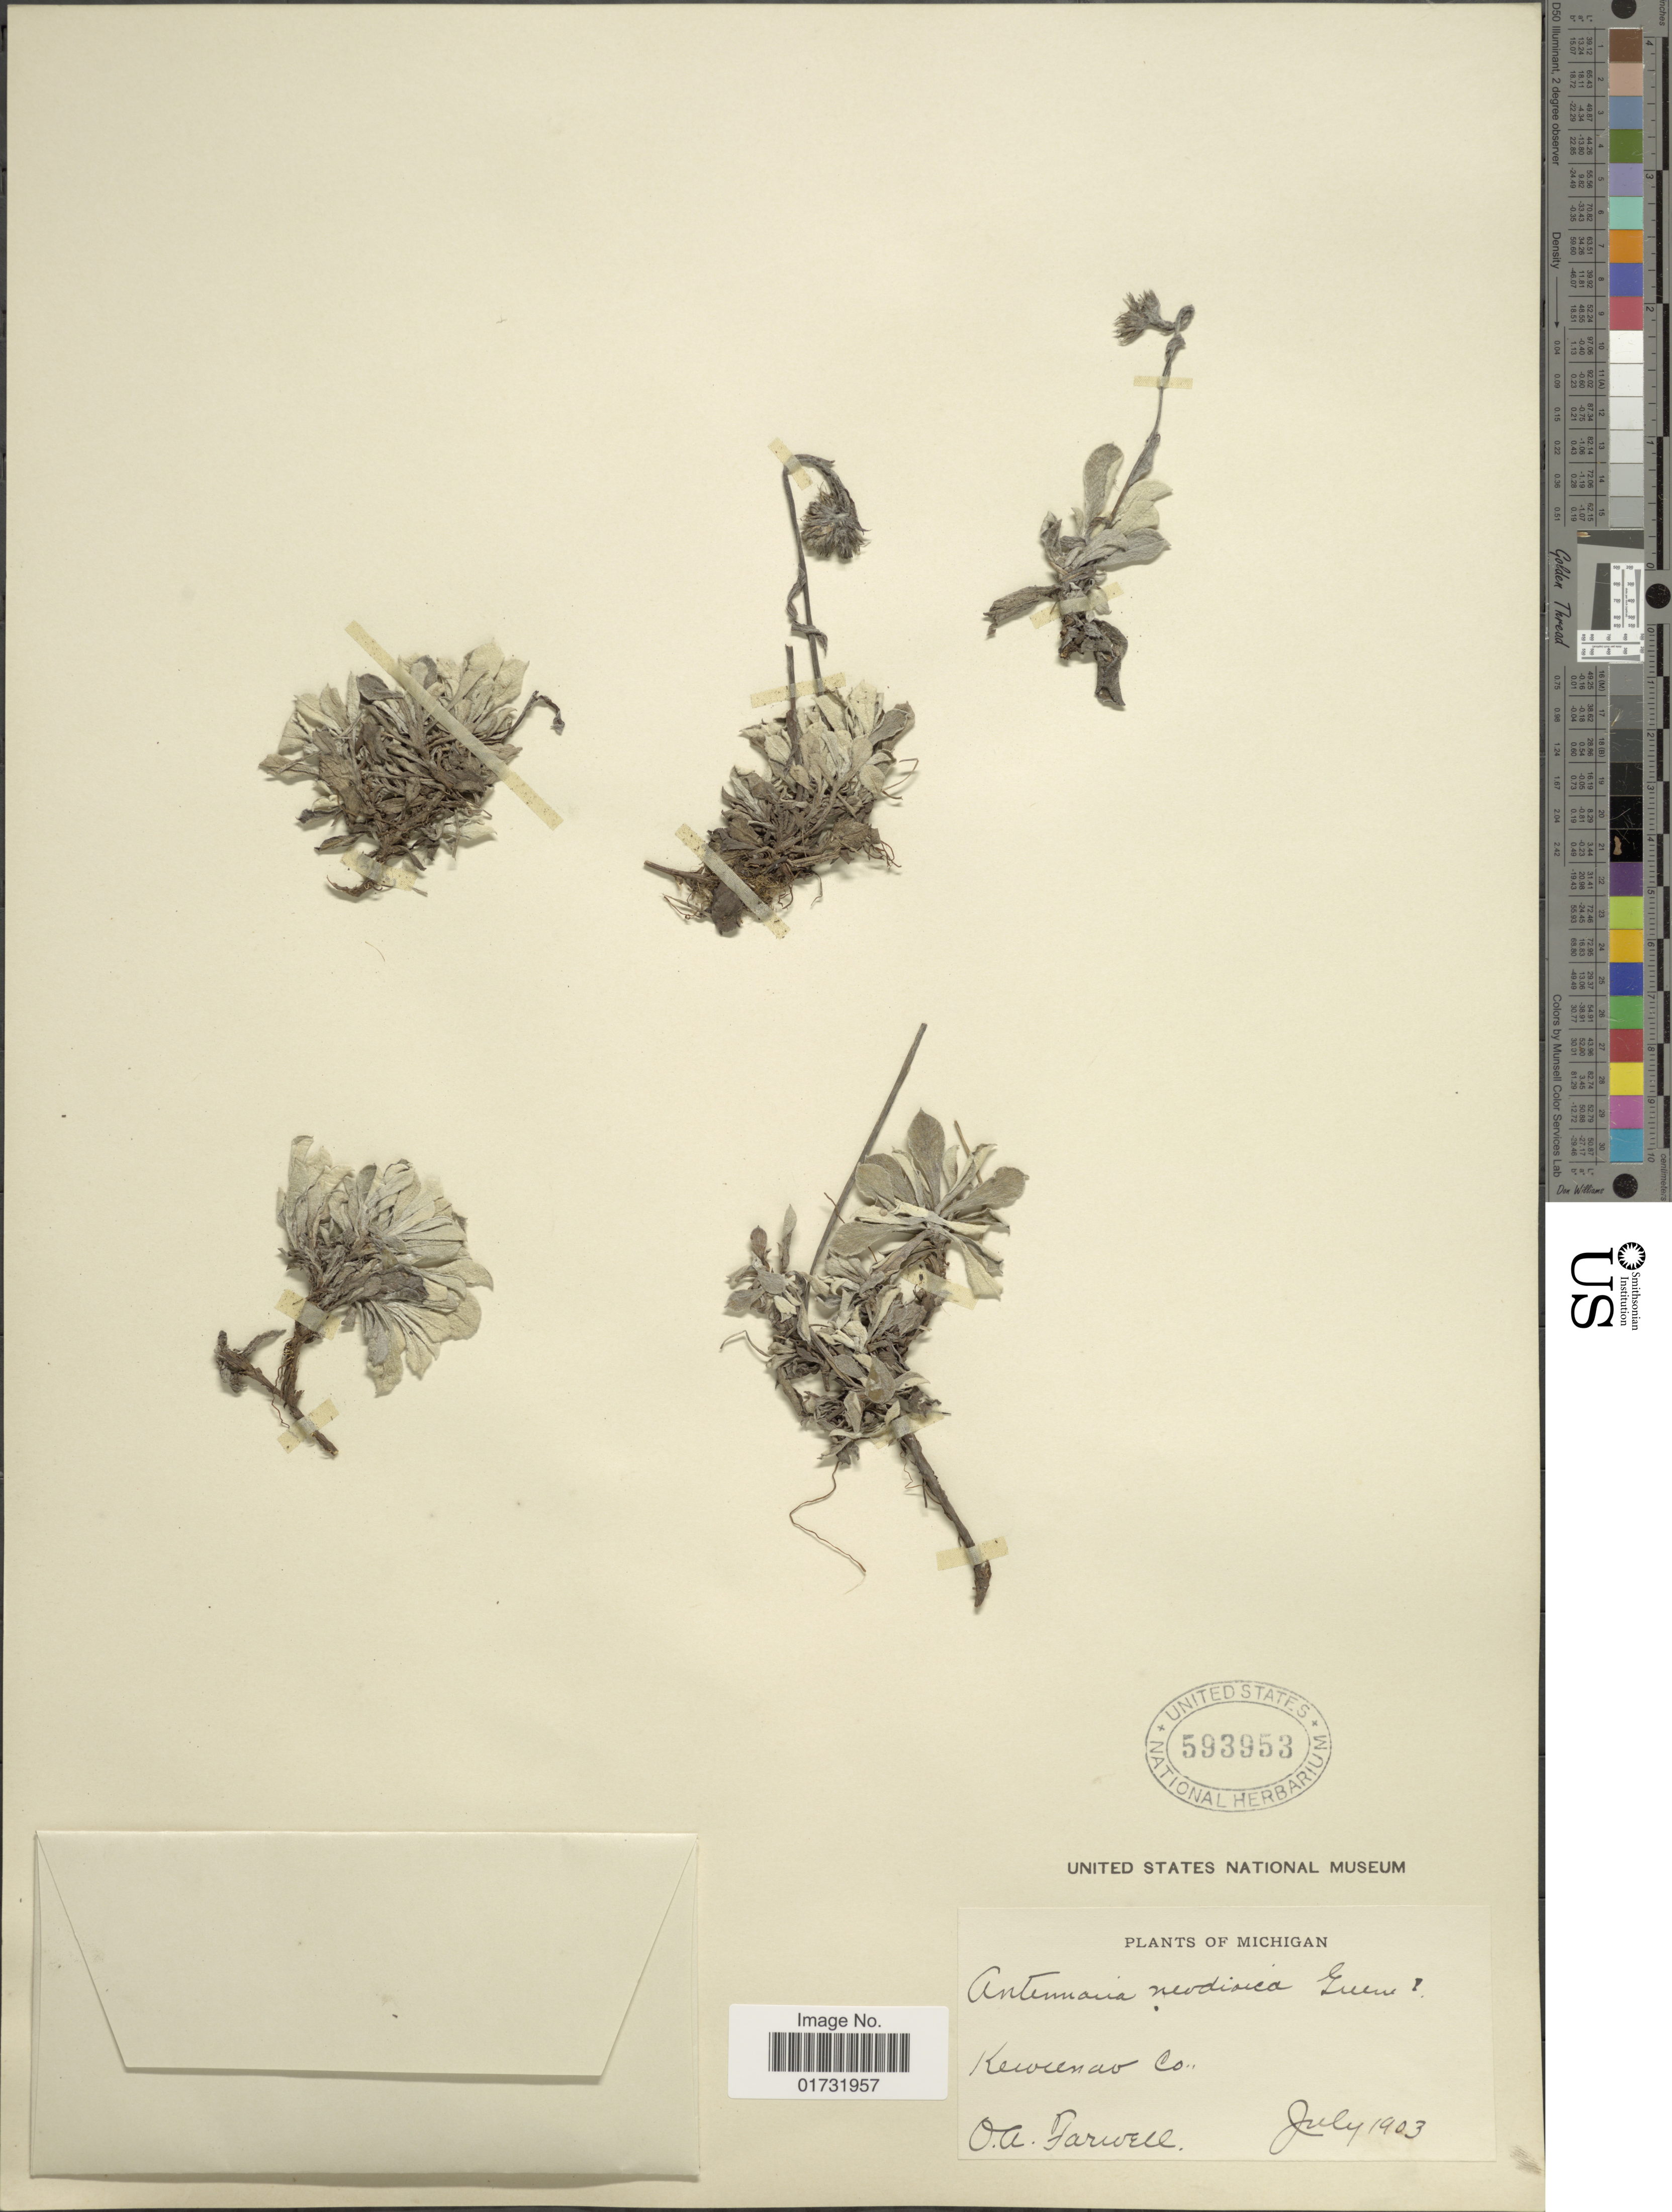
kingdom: Plantae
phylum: Tracheophyta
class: Magnoliopsida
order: Asterales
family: Asteraceae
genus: Antennaria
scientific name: Antennaria neodioica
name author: Greene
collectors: O. Farwell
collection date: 1903-07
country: United States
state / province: Michigan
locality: Keweenaw Co.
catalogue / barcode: US 593953